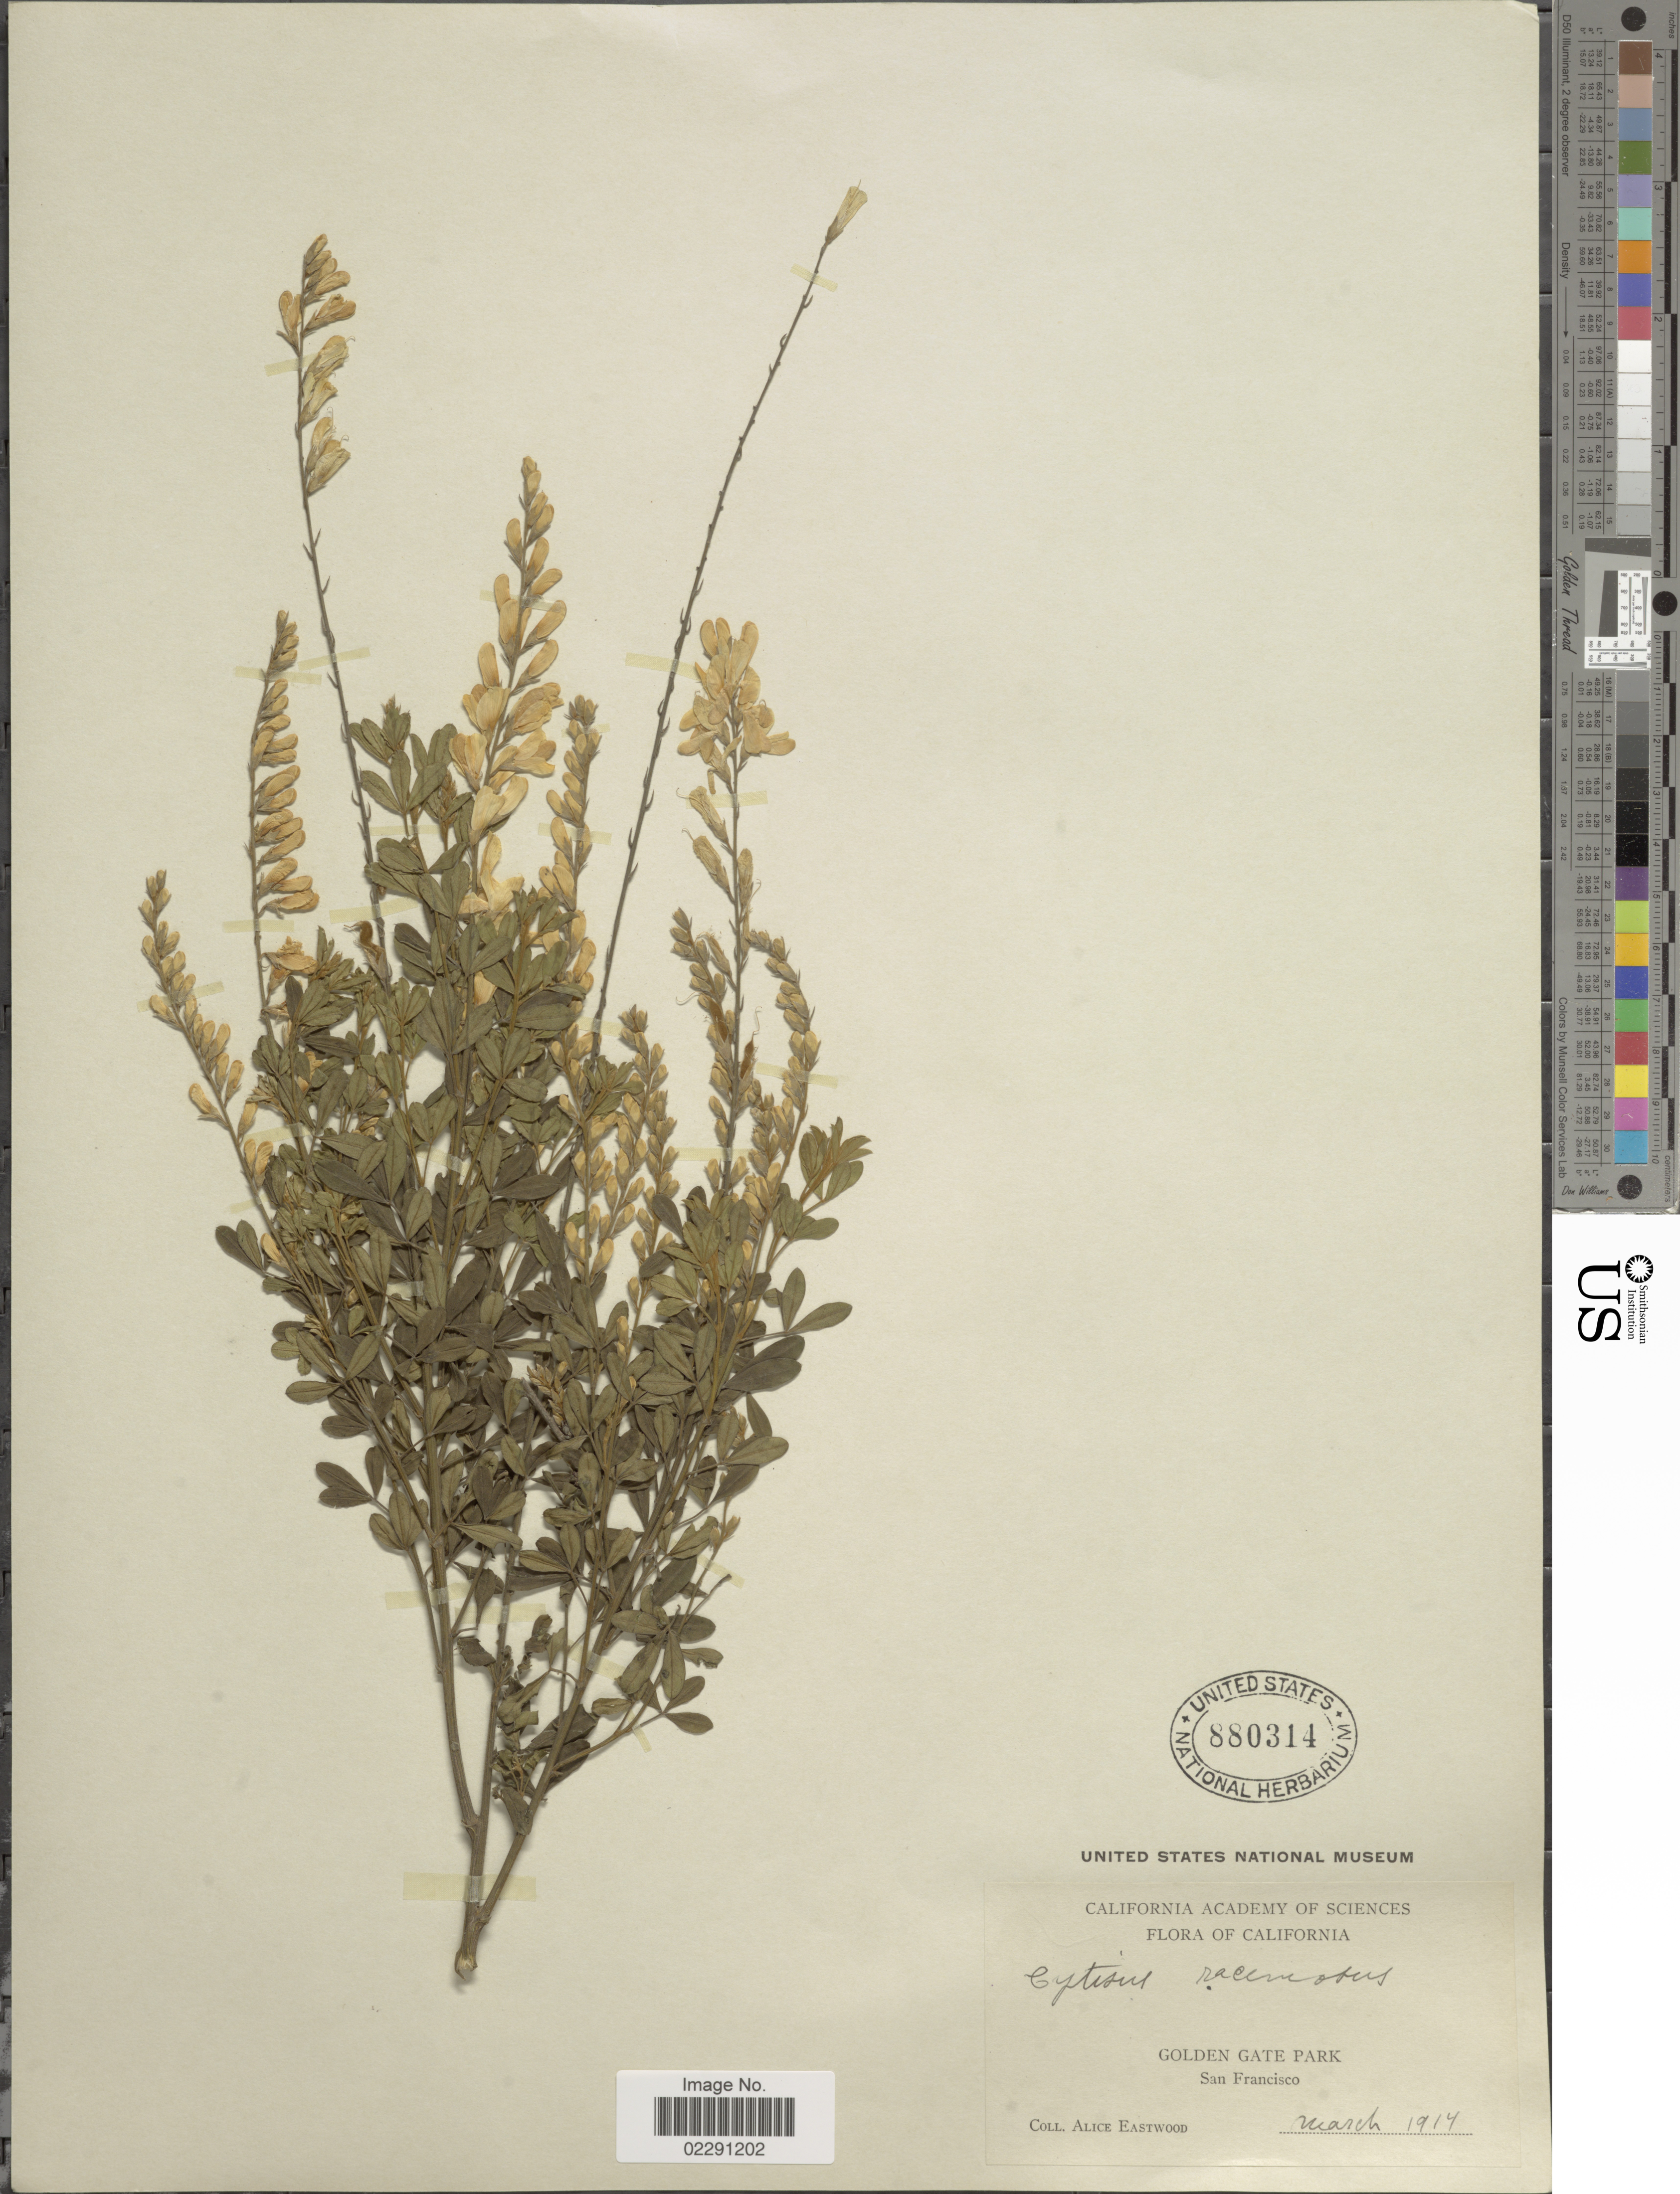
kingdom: Plantae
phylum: Tracheophyta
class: Magnoliopsida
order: Fabales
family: Fabaceae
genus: Cytisus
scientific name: Cytisus racemosus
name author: Hort.-Cf. Marnock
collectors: A. Eastwood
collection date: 1914-03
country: United States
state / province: California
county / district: San Francisco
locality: Golden Gate Park, San Francisco.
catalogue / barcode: US 880314